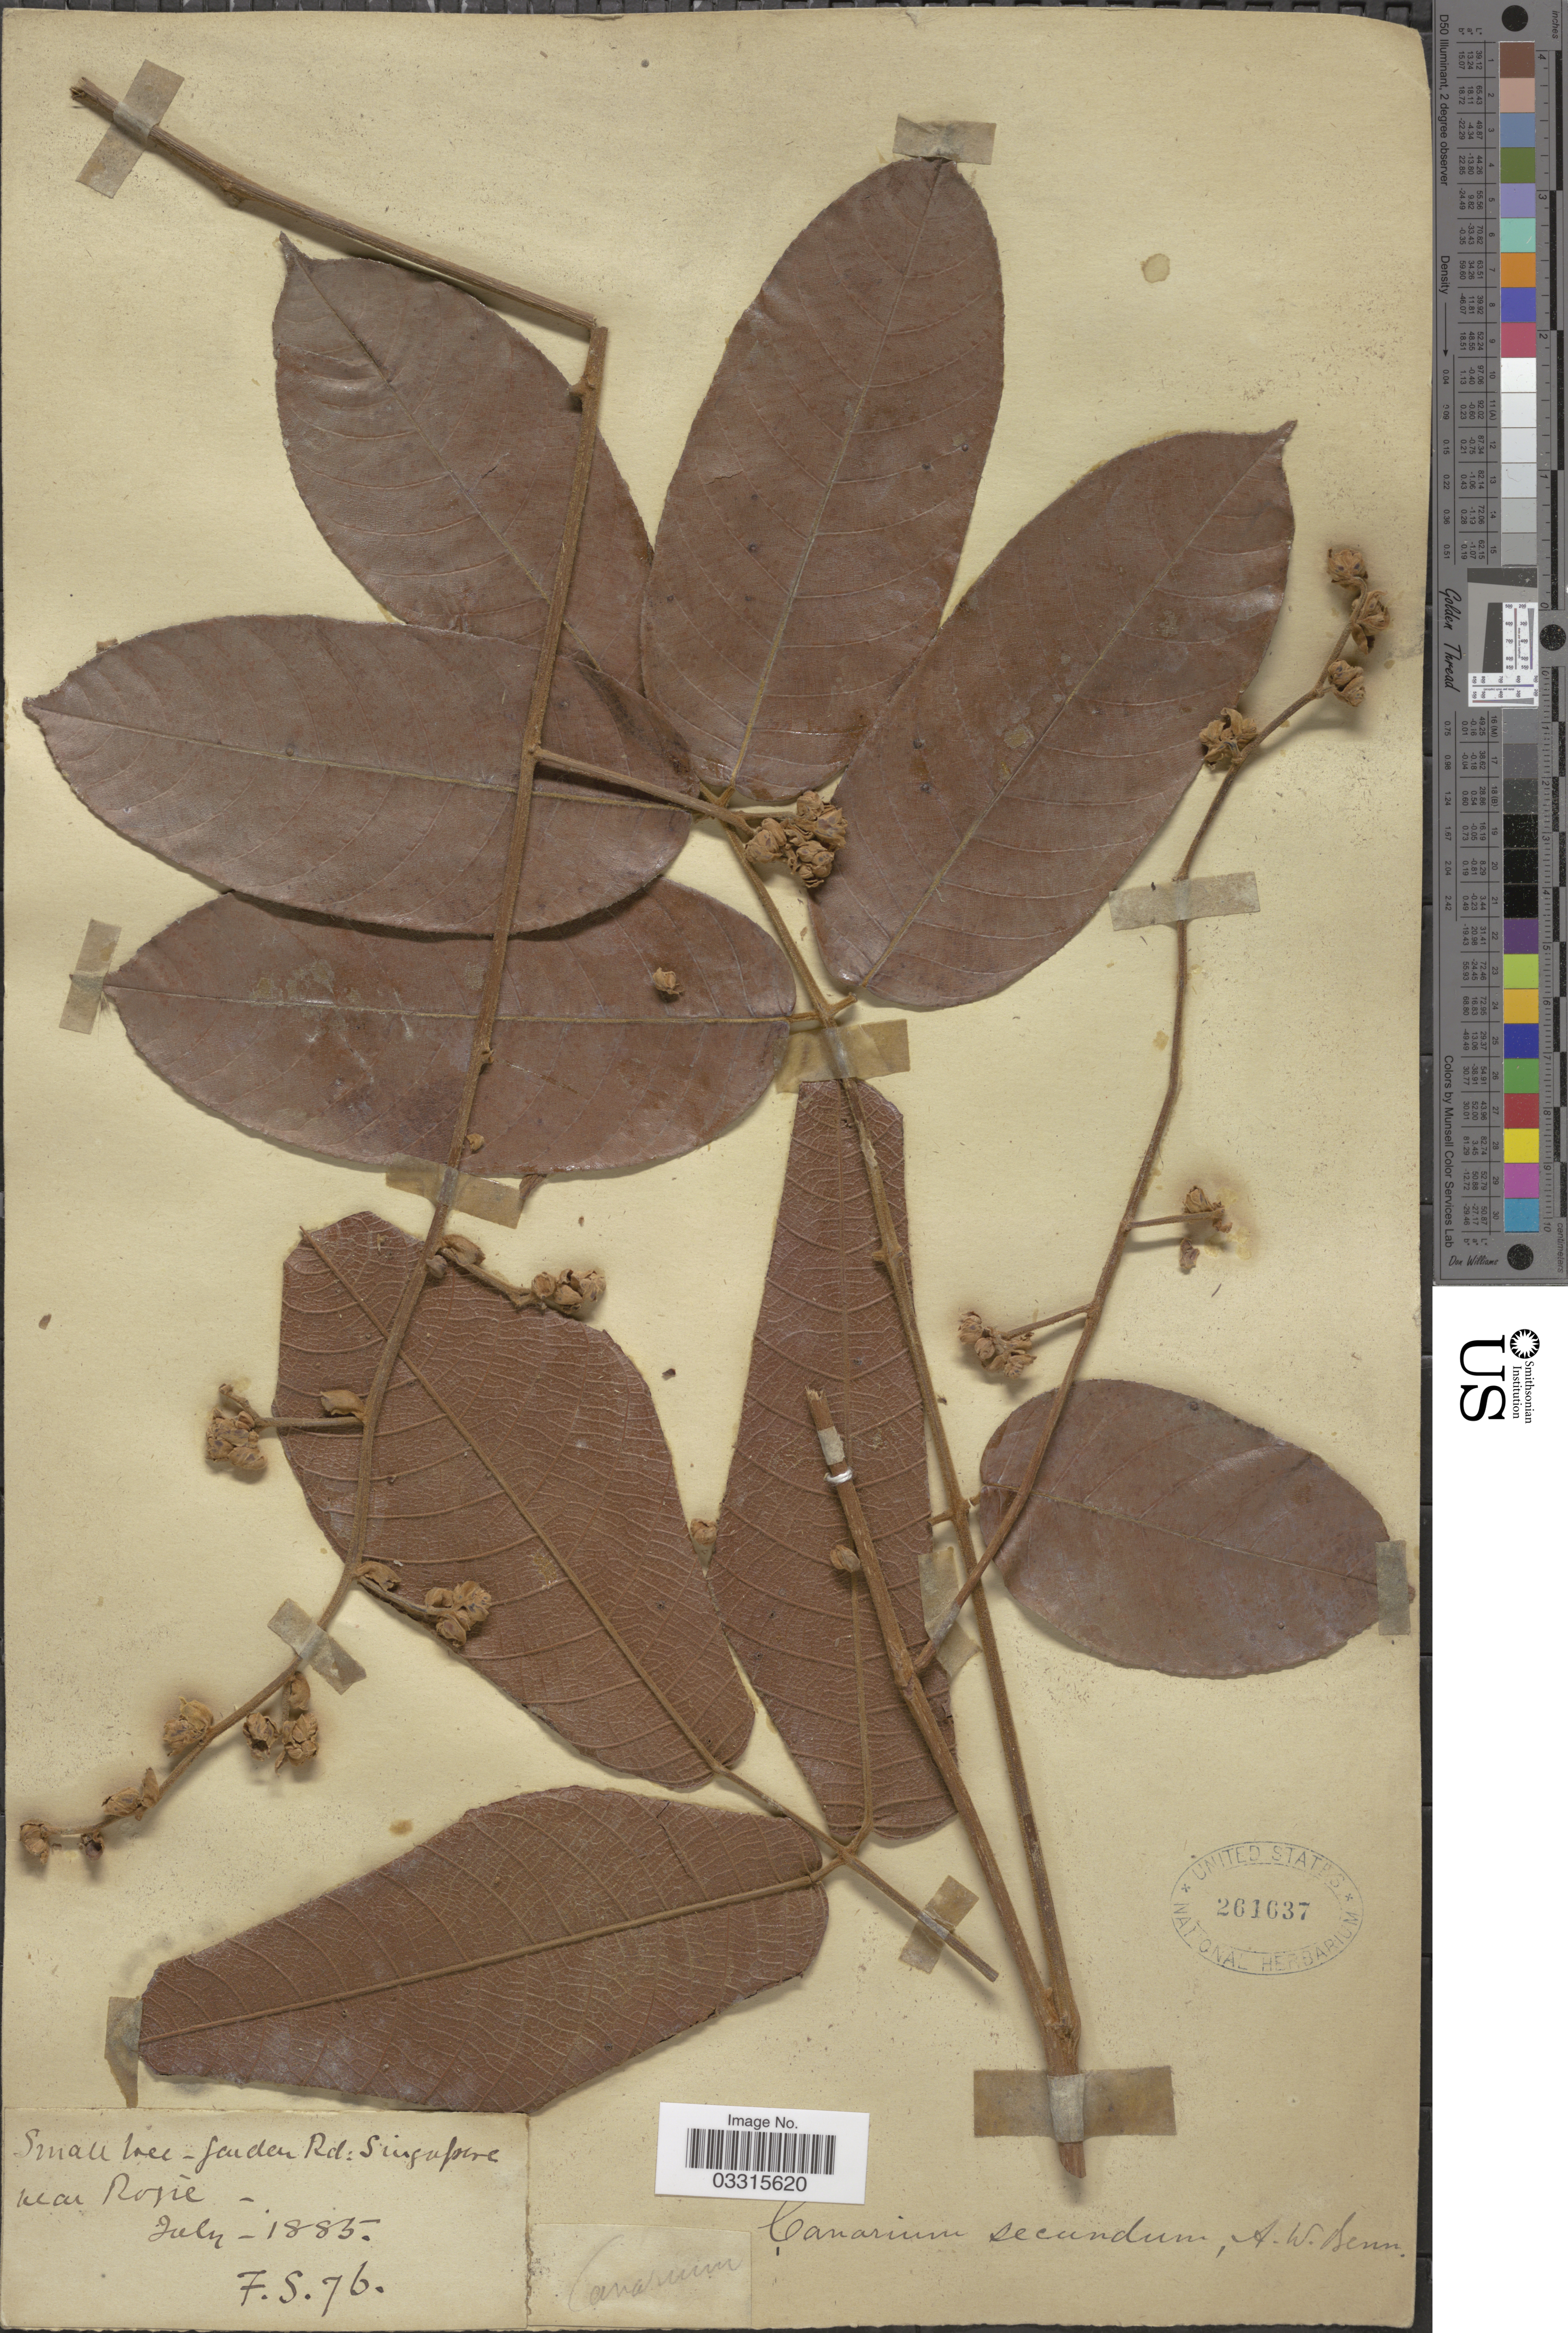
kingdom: Plantae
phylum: Tracheophyta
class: Magnoliopsida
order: Sapindales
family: Burseraceae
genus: Canarium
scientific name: Canarium littorale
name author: Blume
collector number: FS76?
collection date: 1885-07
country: Singapore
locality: Small toll- garden Rd: near Rosie.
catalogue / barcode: US 261637